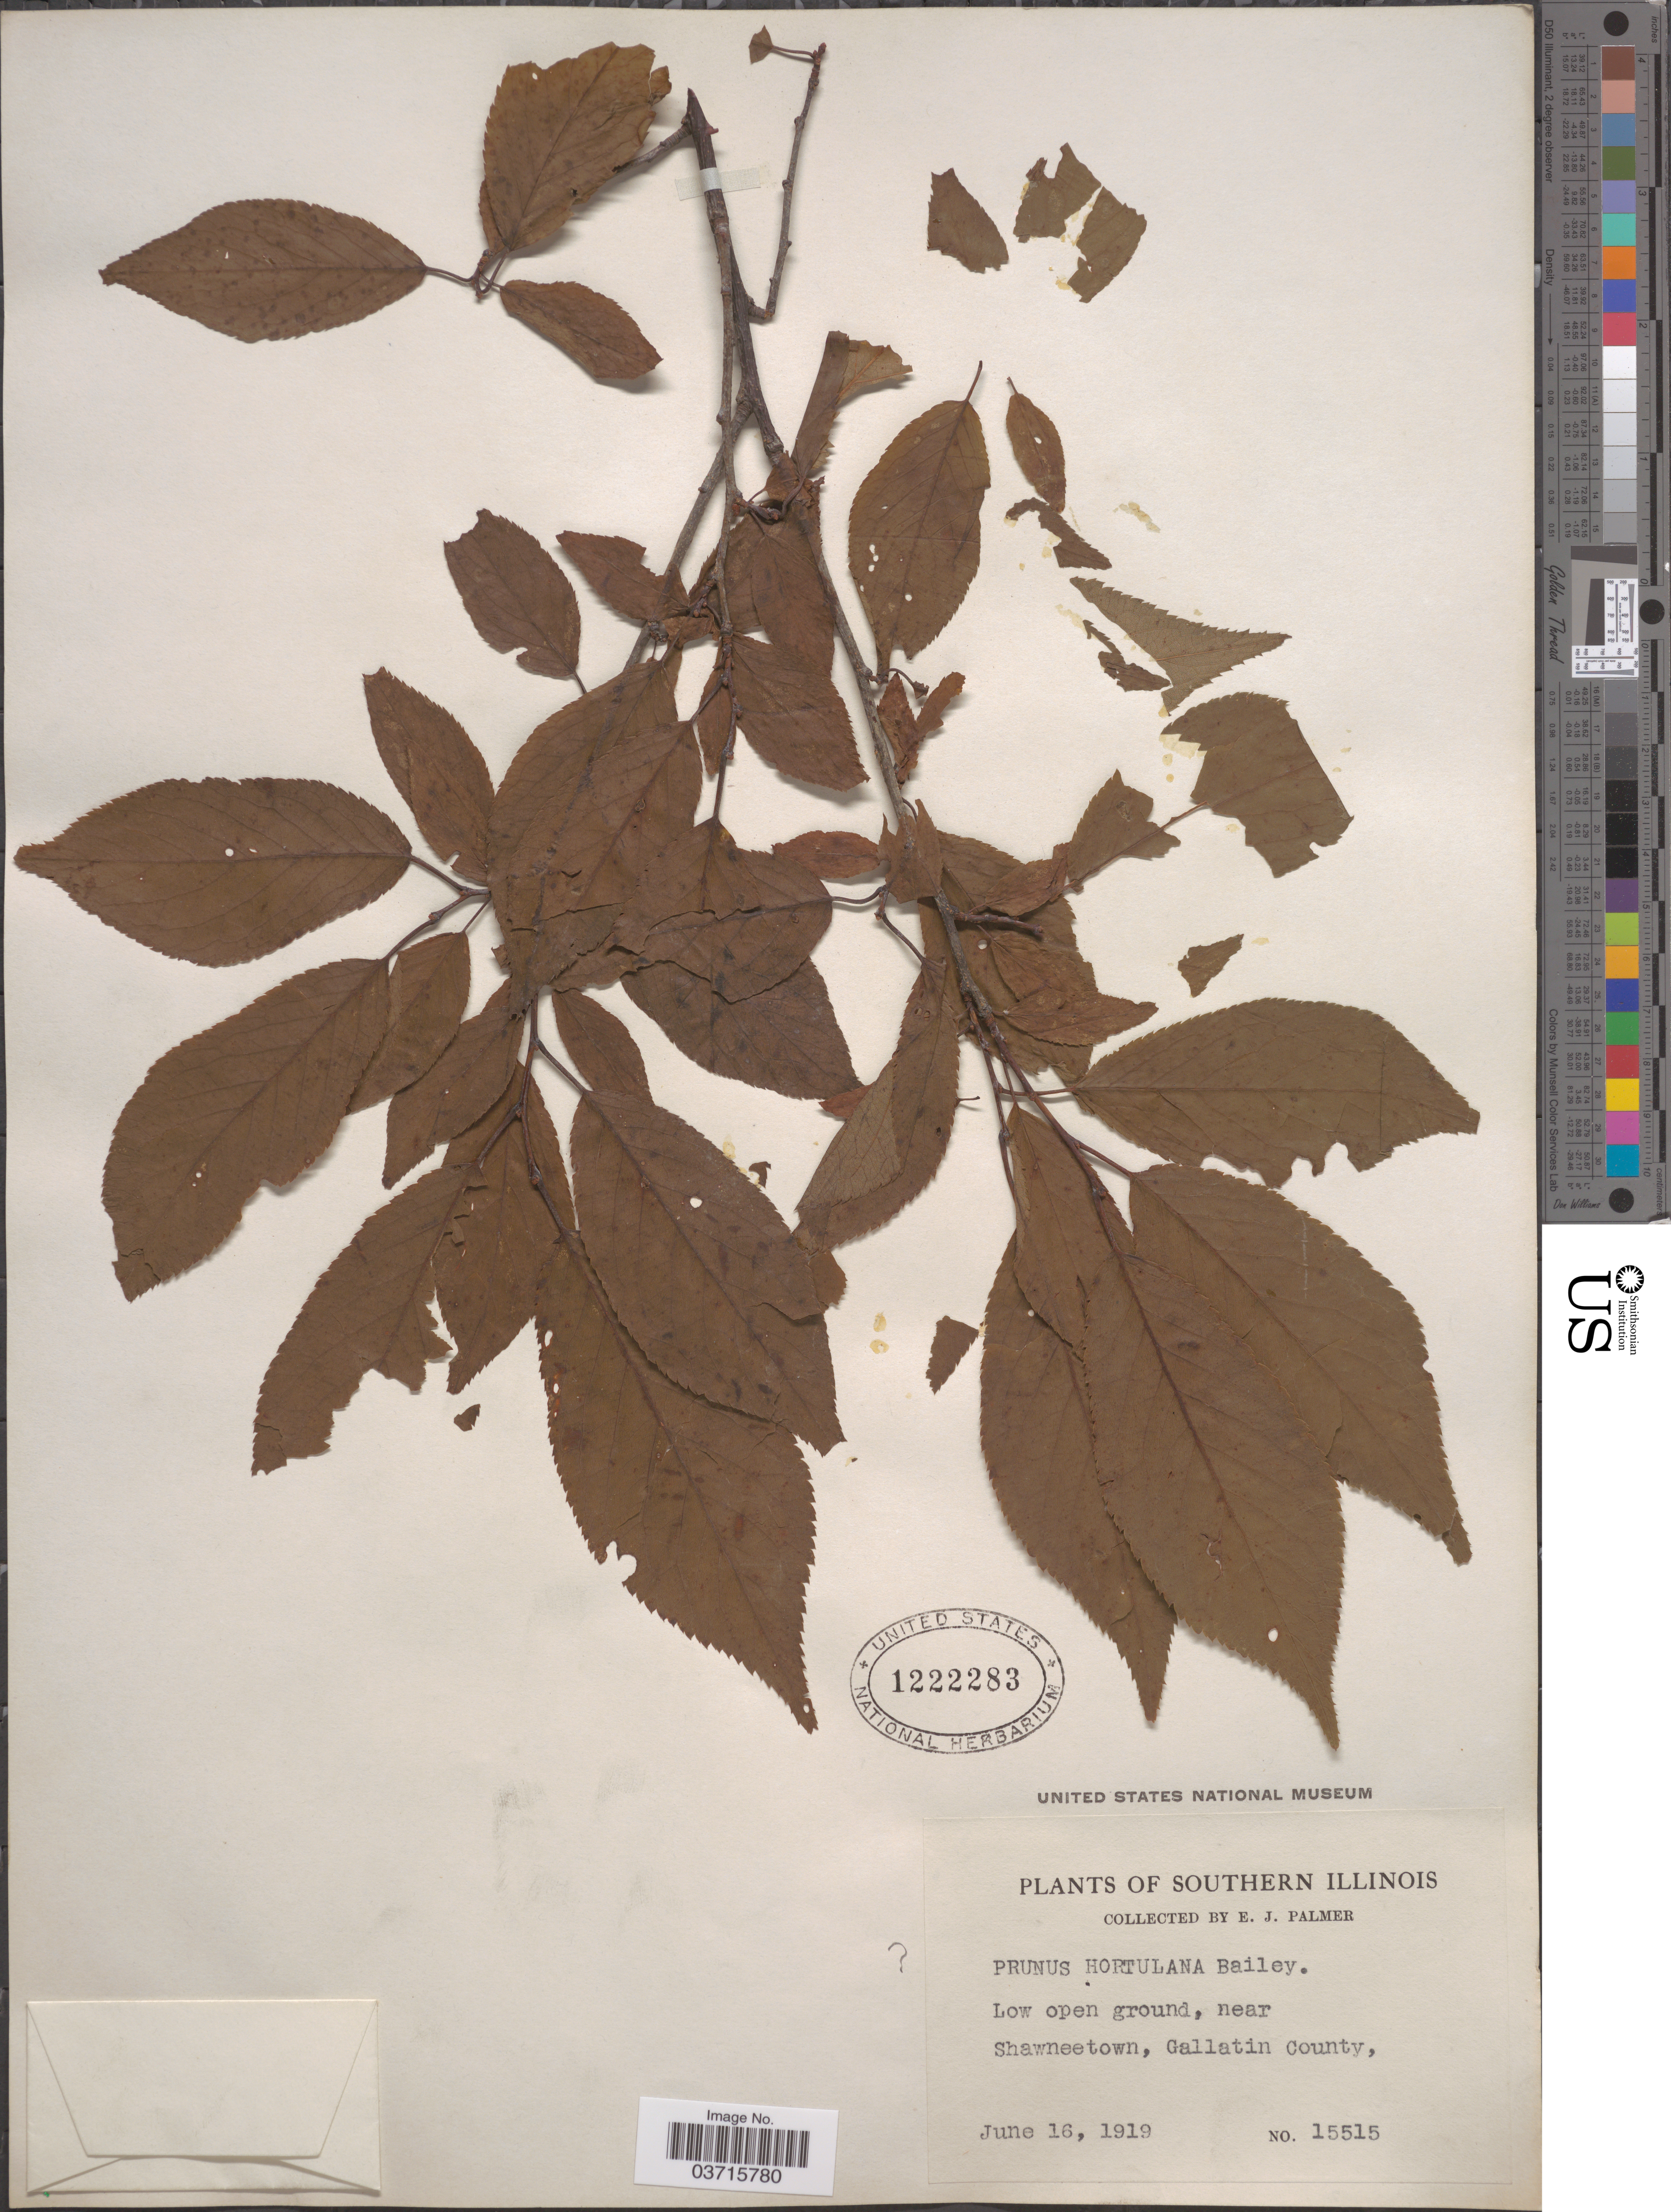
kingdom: Plantae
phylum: Tracheophyta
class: Magnoliopsida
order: Rosales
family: Rosaceae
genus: Prunus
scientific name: Prunus hortulana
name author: L.H. Bailey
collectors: E. J. Palmer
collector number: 15515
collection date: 1919-06-16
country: United States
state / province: Illinois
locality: Southern Illinois. Low open ground, near Shawneetown, Gallatin County.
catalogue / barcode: US 1222283